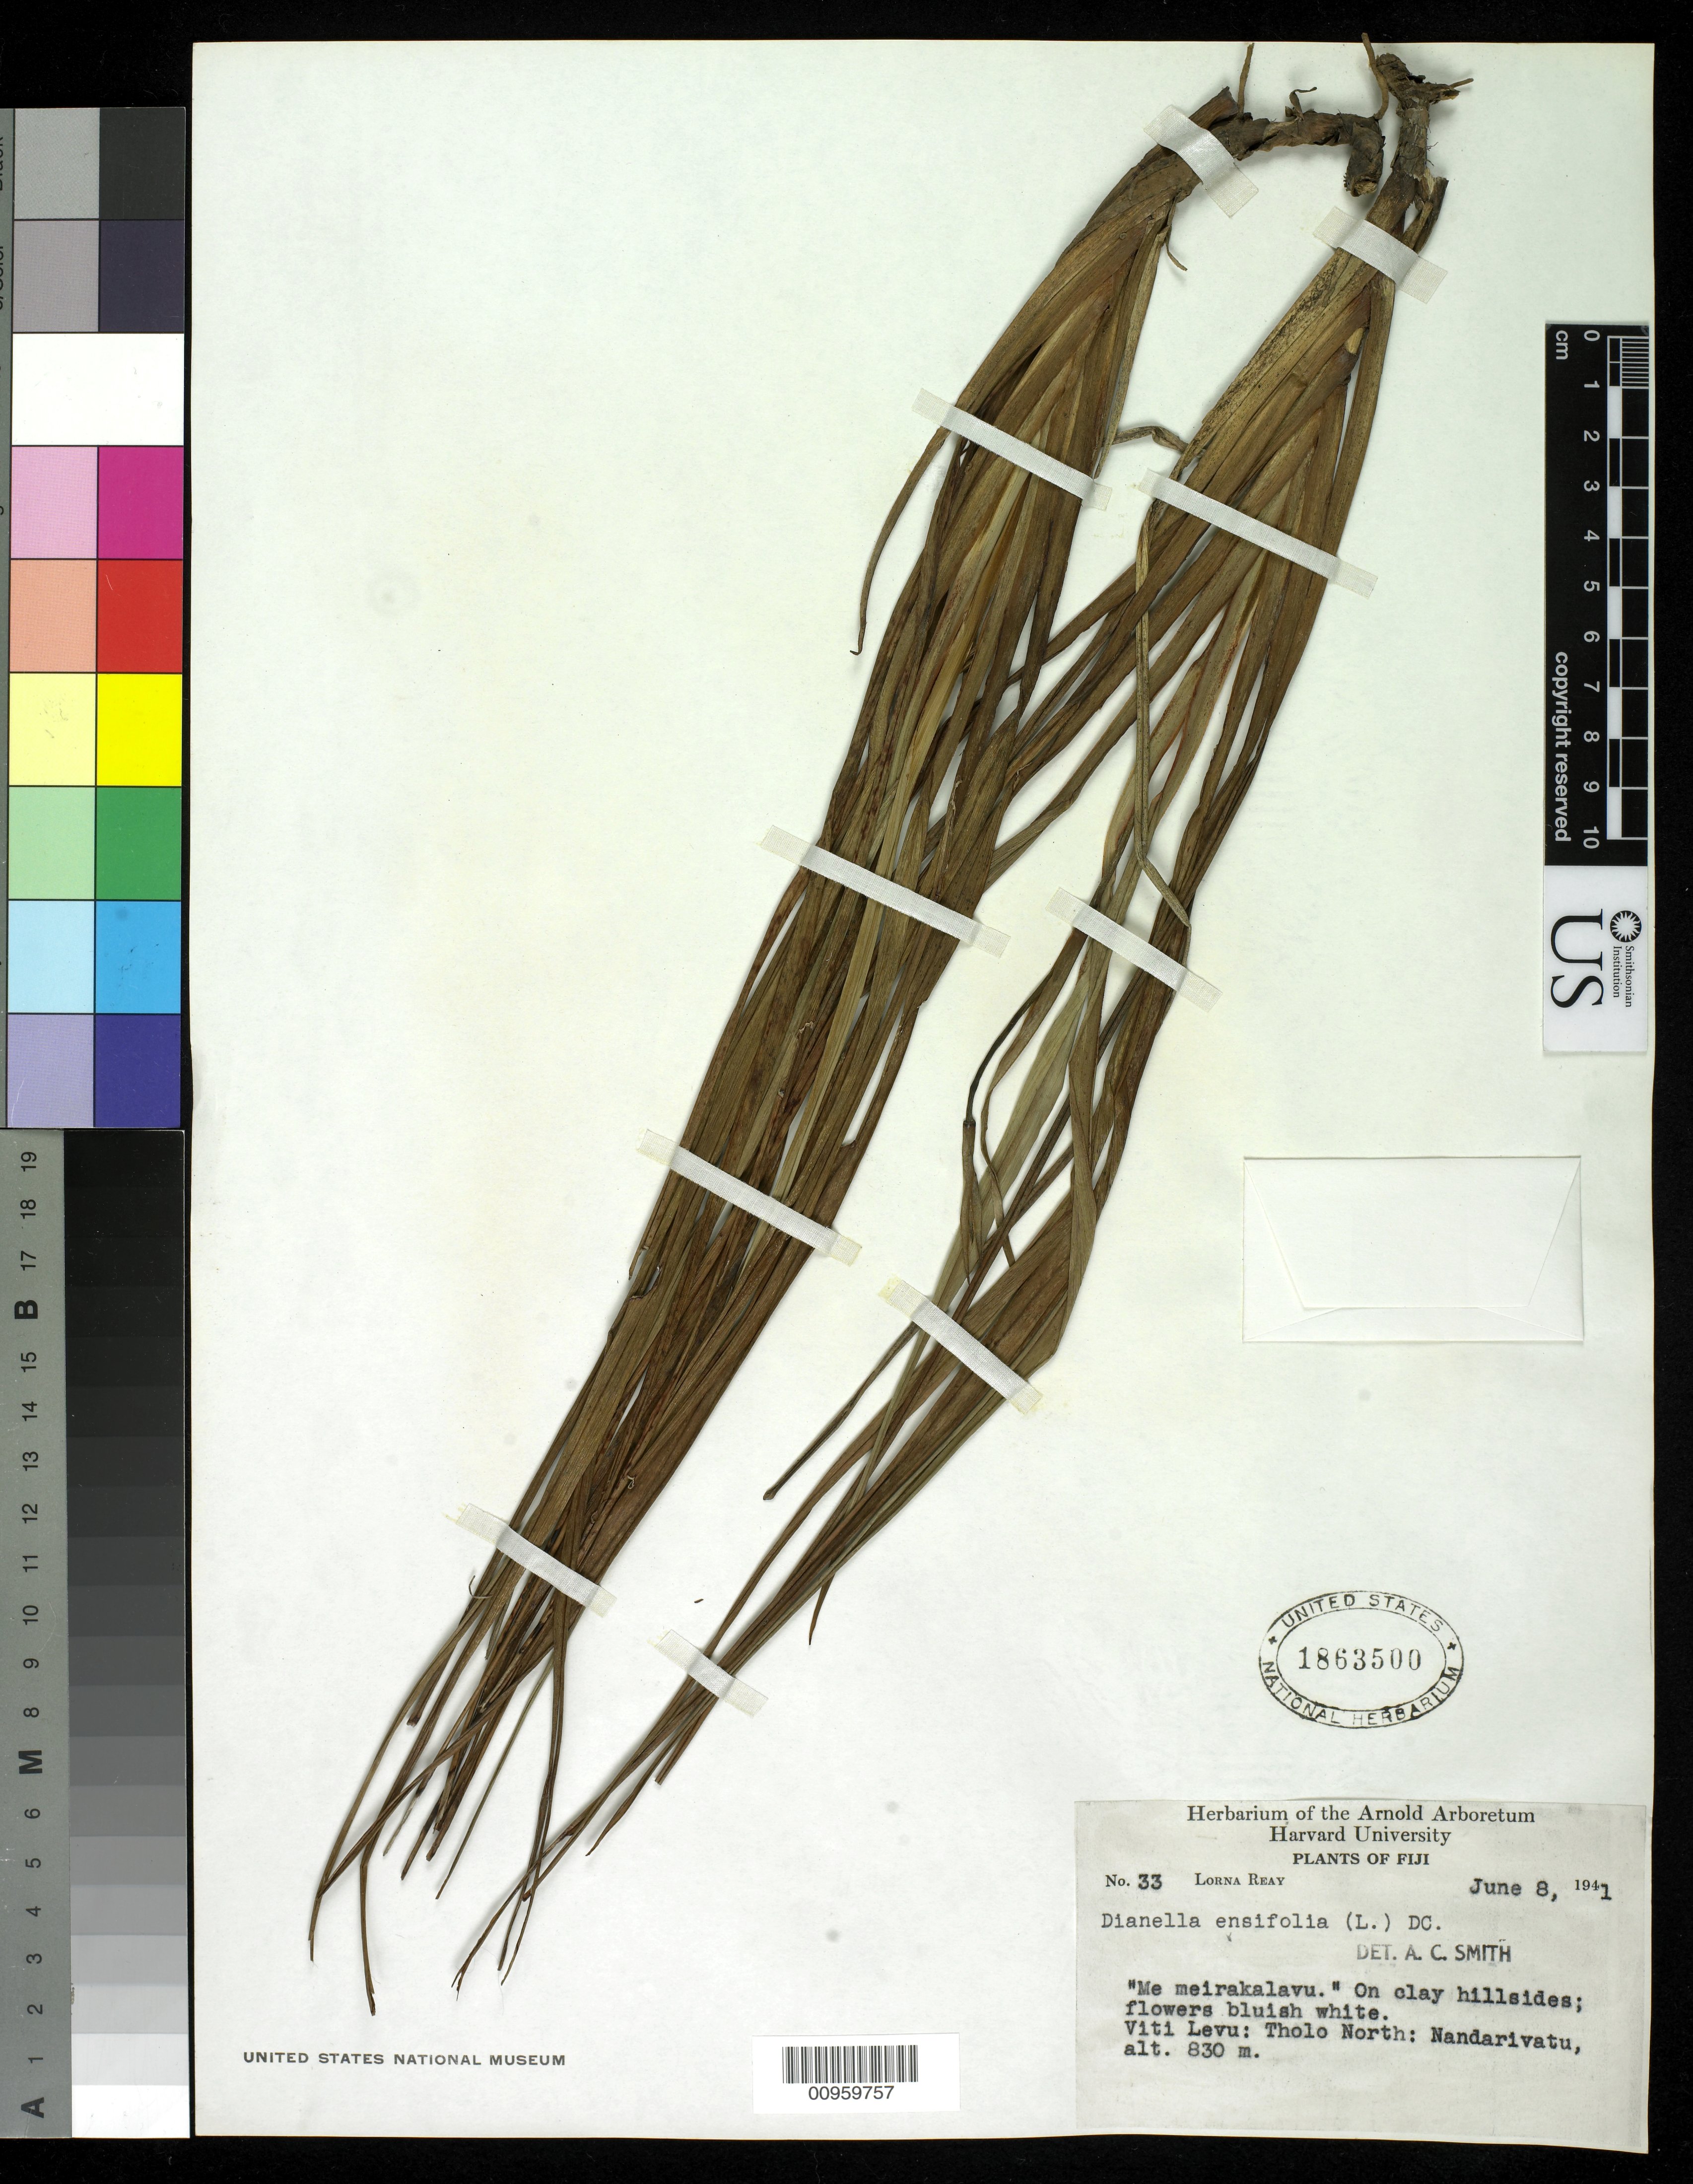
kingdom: Plantae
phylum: Tracheophyta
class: Liliopsida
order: Asparagales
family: Asphodelaceae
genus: Dianella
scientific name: Dianella ensifolia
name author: (L.) DC.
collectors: L. Reay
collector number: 33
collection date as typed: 08 Jun 1941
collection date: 1941-06-08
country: Fiji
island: Viti Levu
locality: Tholo North: Nandarivatu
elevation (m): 830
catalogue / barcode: US 1863500